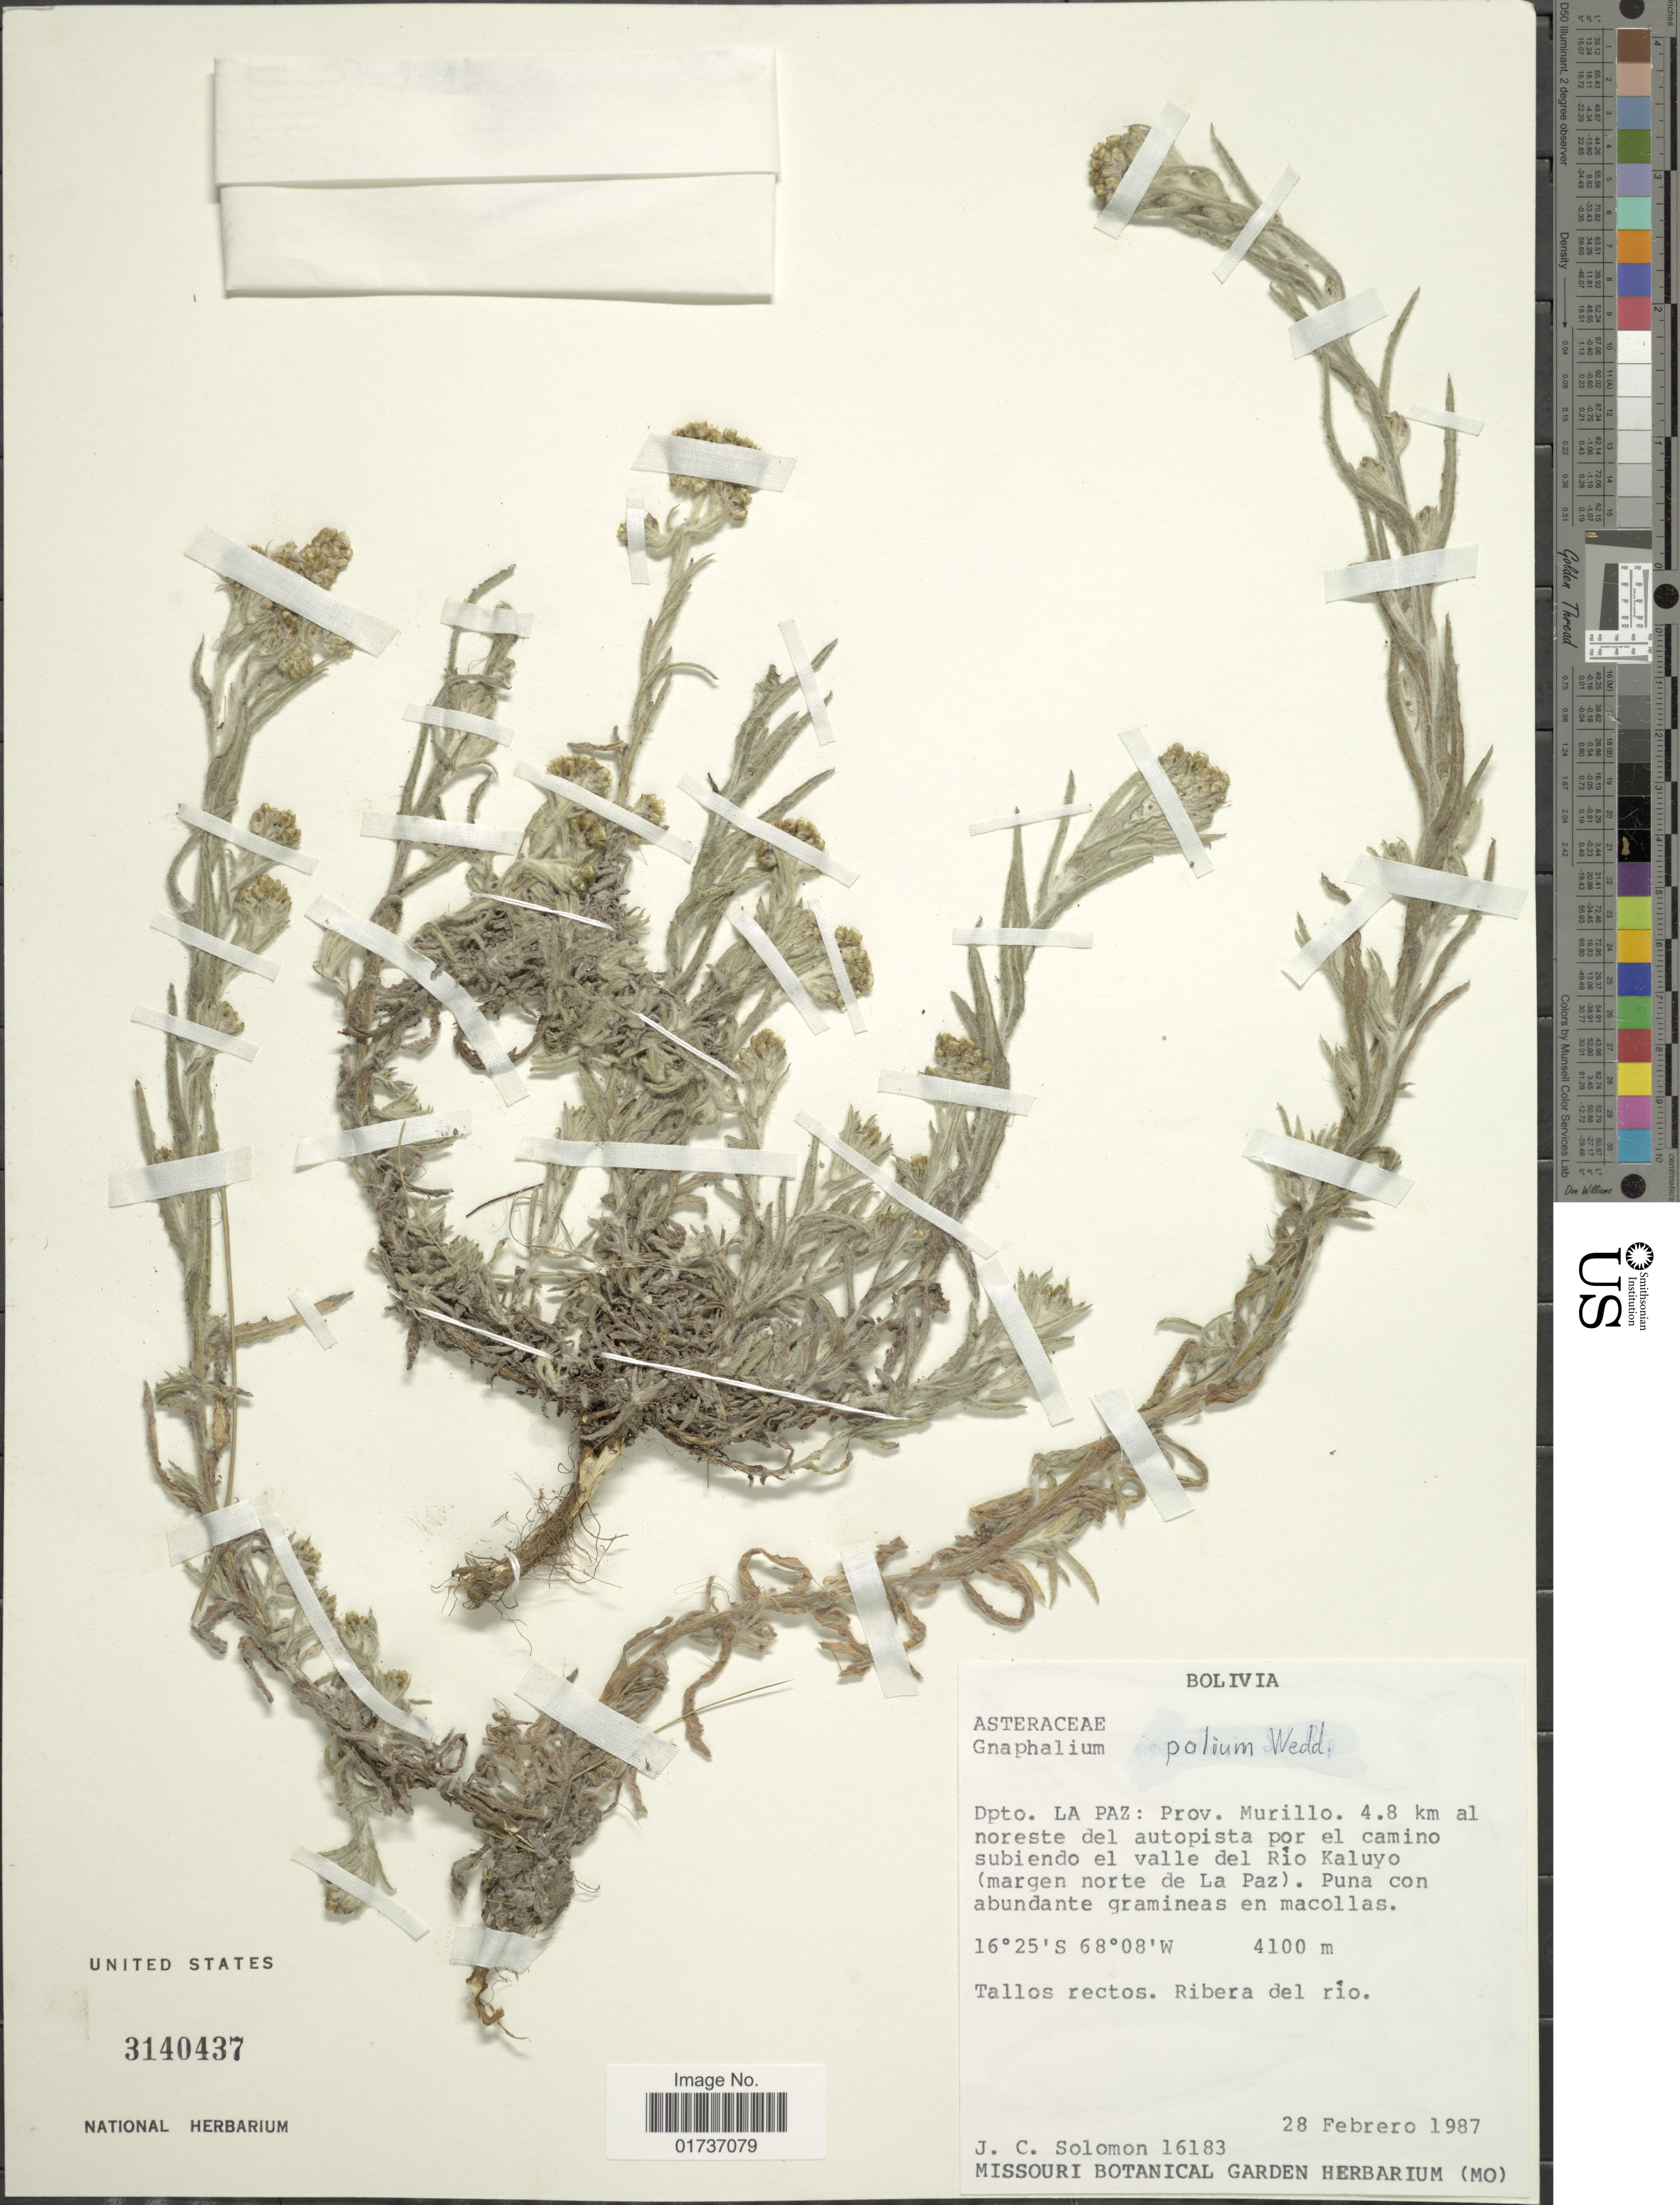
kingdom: Plantae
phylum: Tracheophyta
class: Magnoliopsida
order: Asterales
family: Asteraceae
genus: Gnaphalium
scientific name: Gnaphalium polium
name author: Wedd.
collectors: J. C. Solomon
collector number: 16183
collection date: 1987-02-28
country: Bolivia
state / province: La Paz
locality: Dpto: Prov. Murillo. 4.8 km al noreste del autopista por el camino subiendo el valle del Río Kaluyo (margen norte de La Paz)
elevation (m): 4100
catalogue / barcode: US 3140437